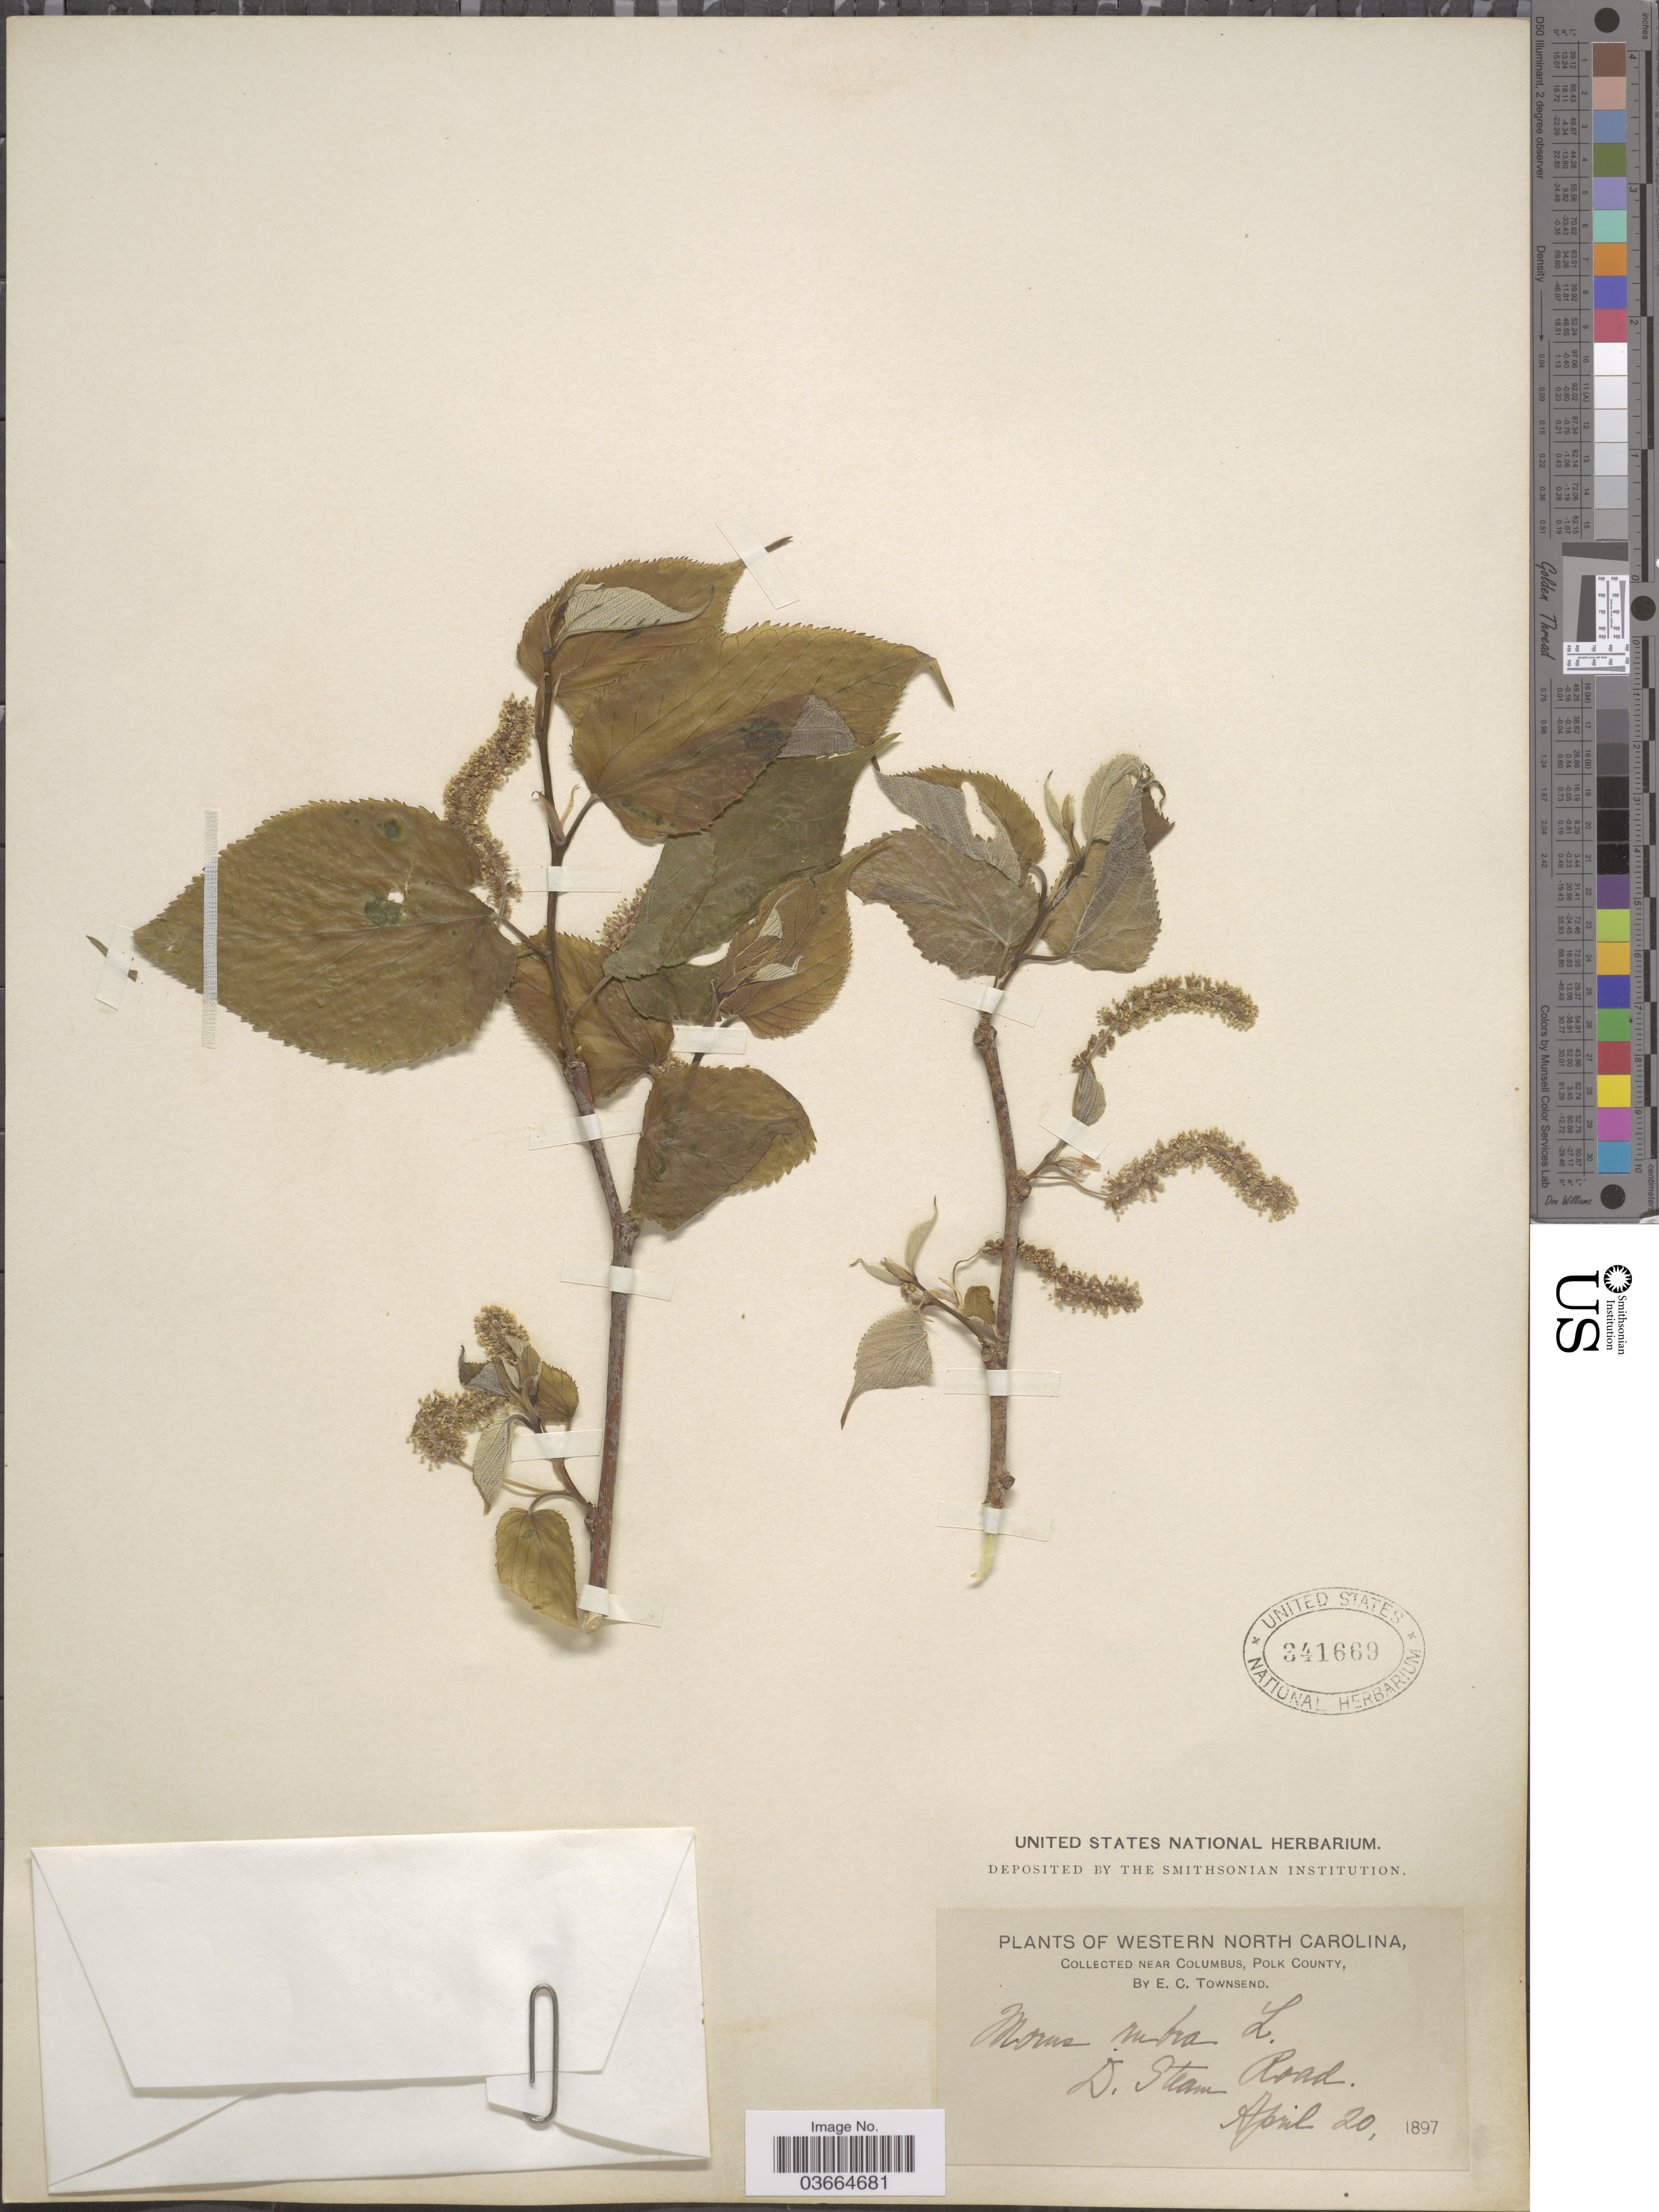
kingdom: Plantae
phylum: Tracheophyta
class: Magnoliopsida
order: Rosales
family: Moraceae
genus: Morus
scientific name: Morus rubra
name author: L.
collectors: E. C. Townsend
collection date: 1897-04-20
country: United States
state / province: North Carolina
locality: Western North Carolina. Near Columbus, Polk County. D. Steam Road.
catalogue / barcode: US 341669